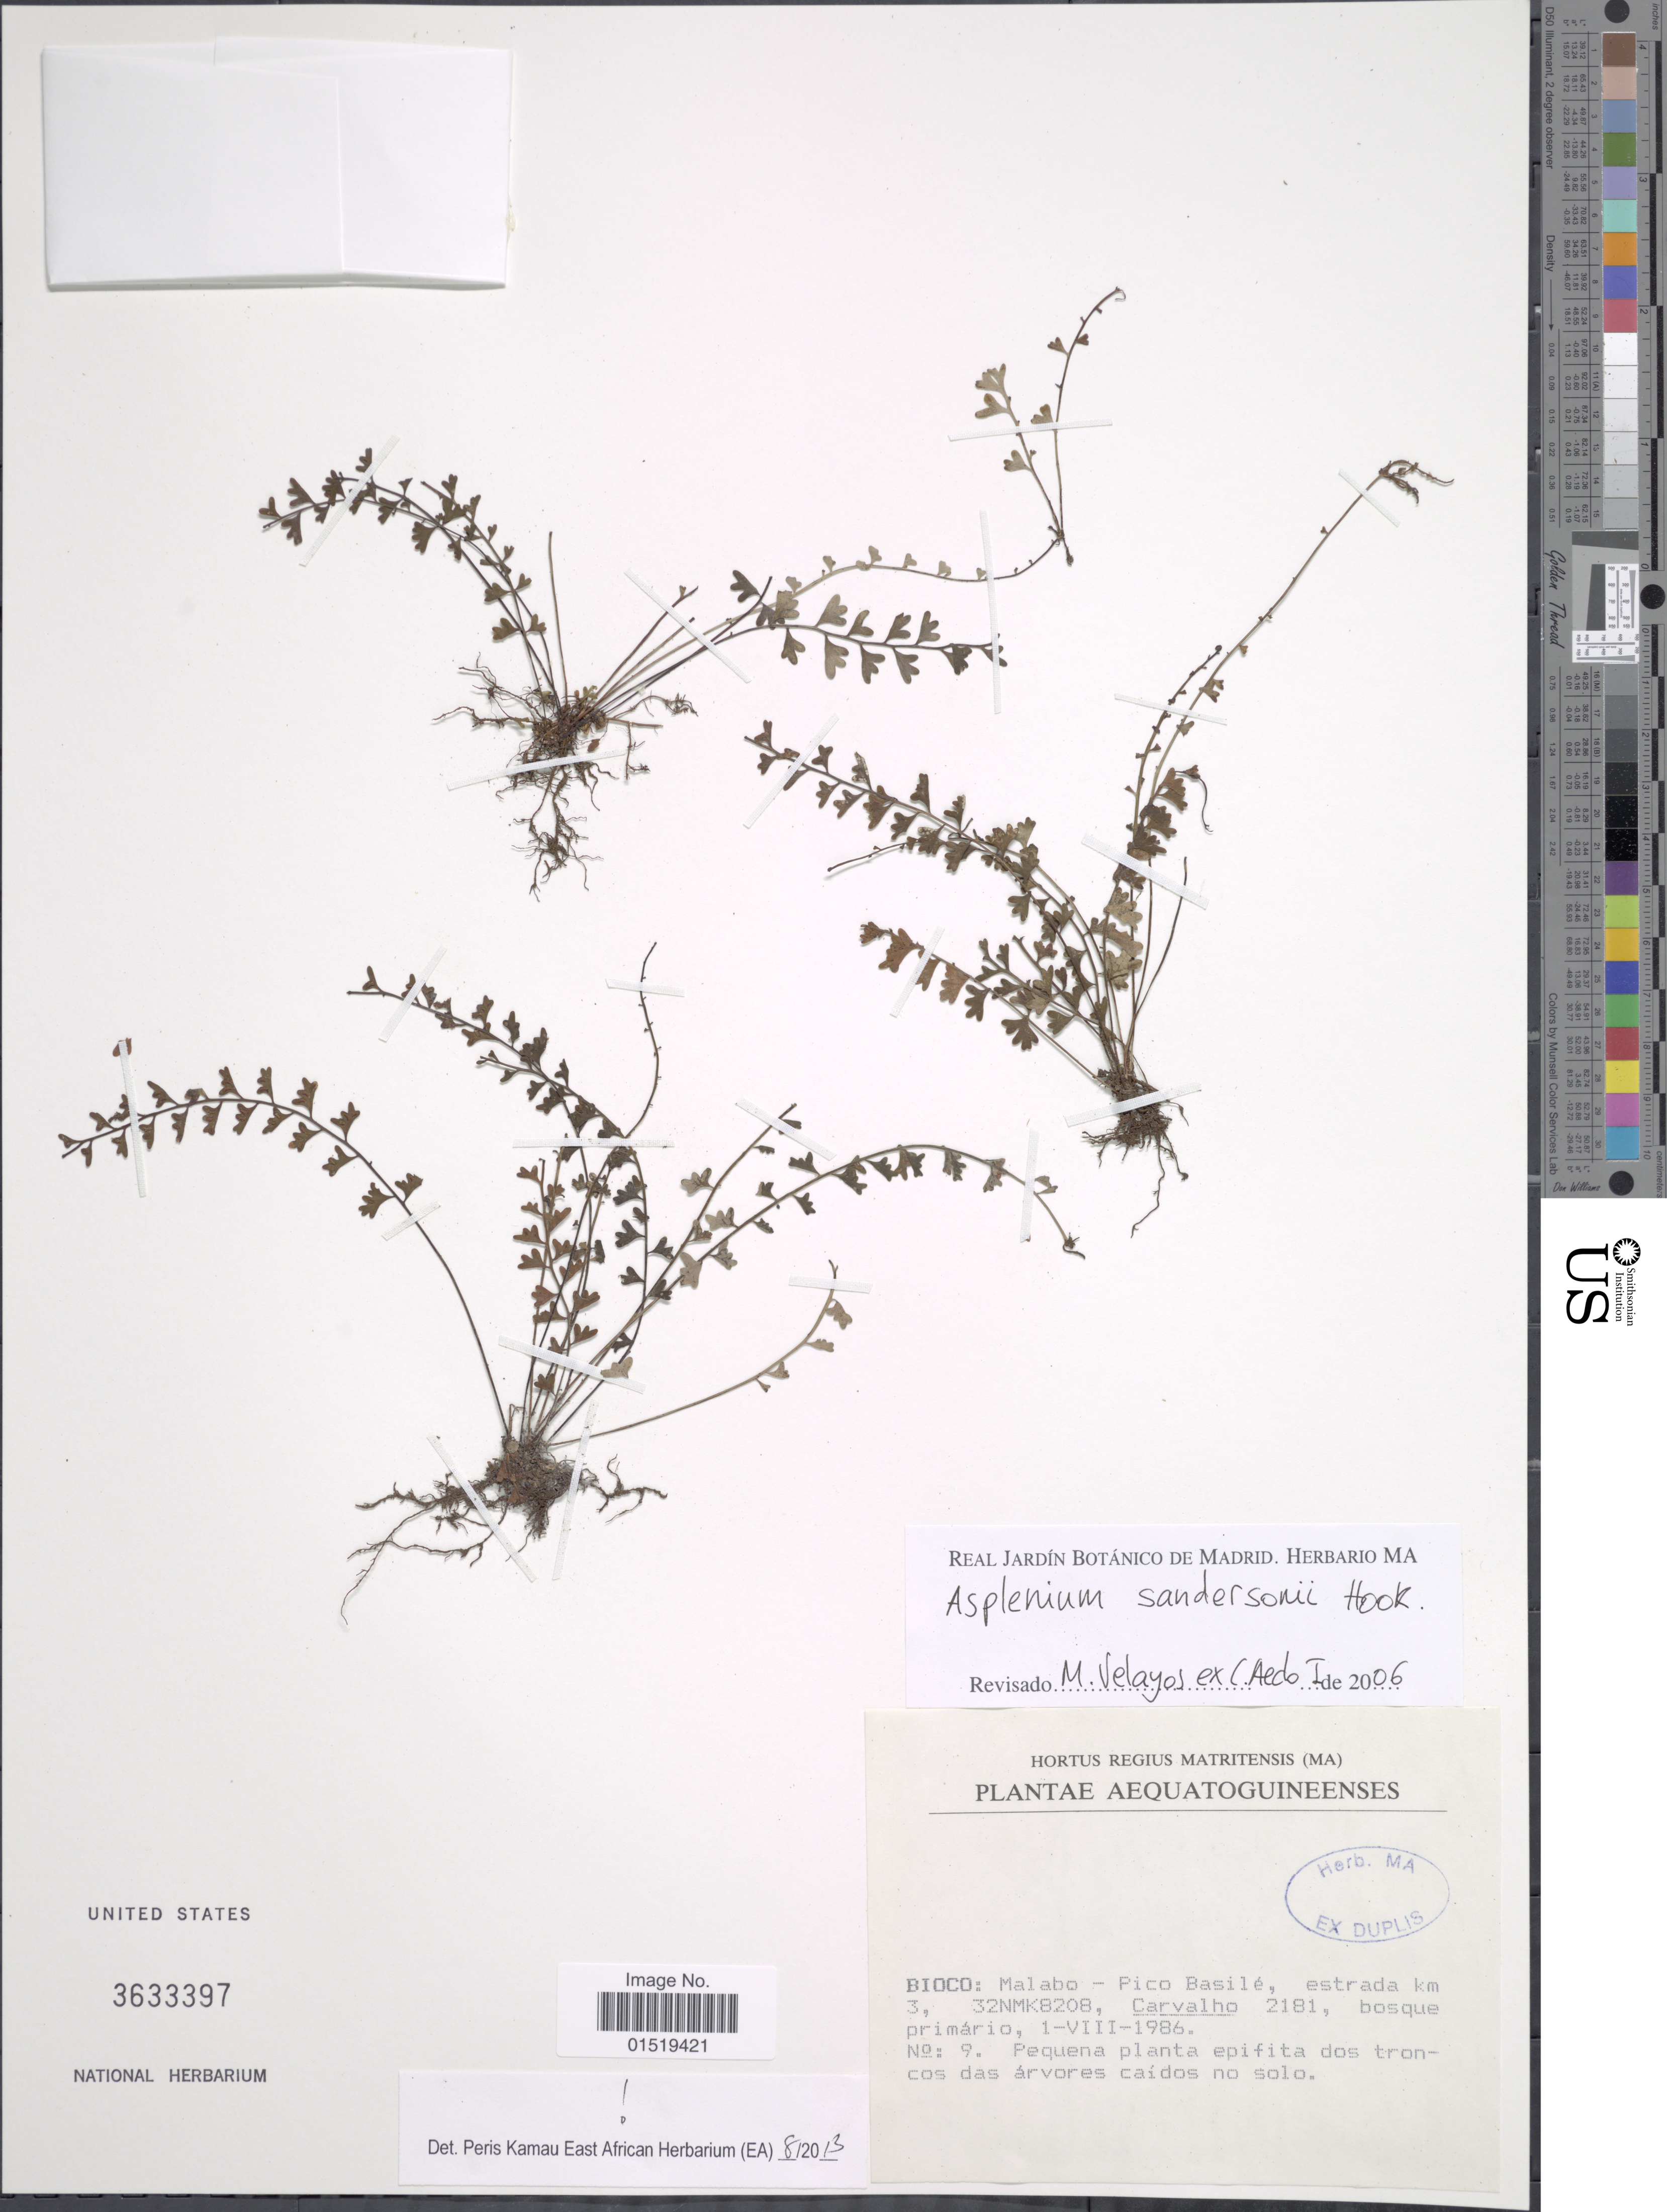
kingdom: Plantae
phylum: Tracheophyta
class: Polypodiopsida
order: Polypodiales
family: Aspleniaceae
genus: Asplenium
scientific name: Asplenium sandersonii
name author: Hook.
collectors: Carvalho, --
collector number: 2181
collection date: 1986-08-01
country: Equatorial Guinea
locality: Bioco: Malabo - Pico Basilé, estrada km 3, 32NMK8208.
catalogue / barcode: US 3633397